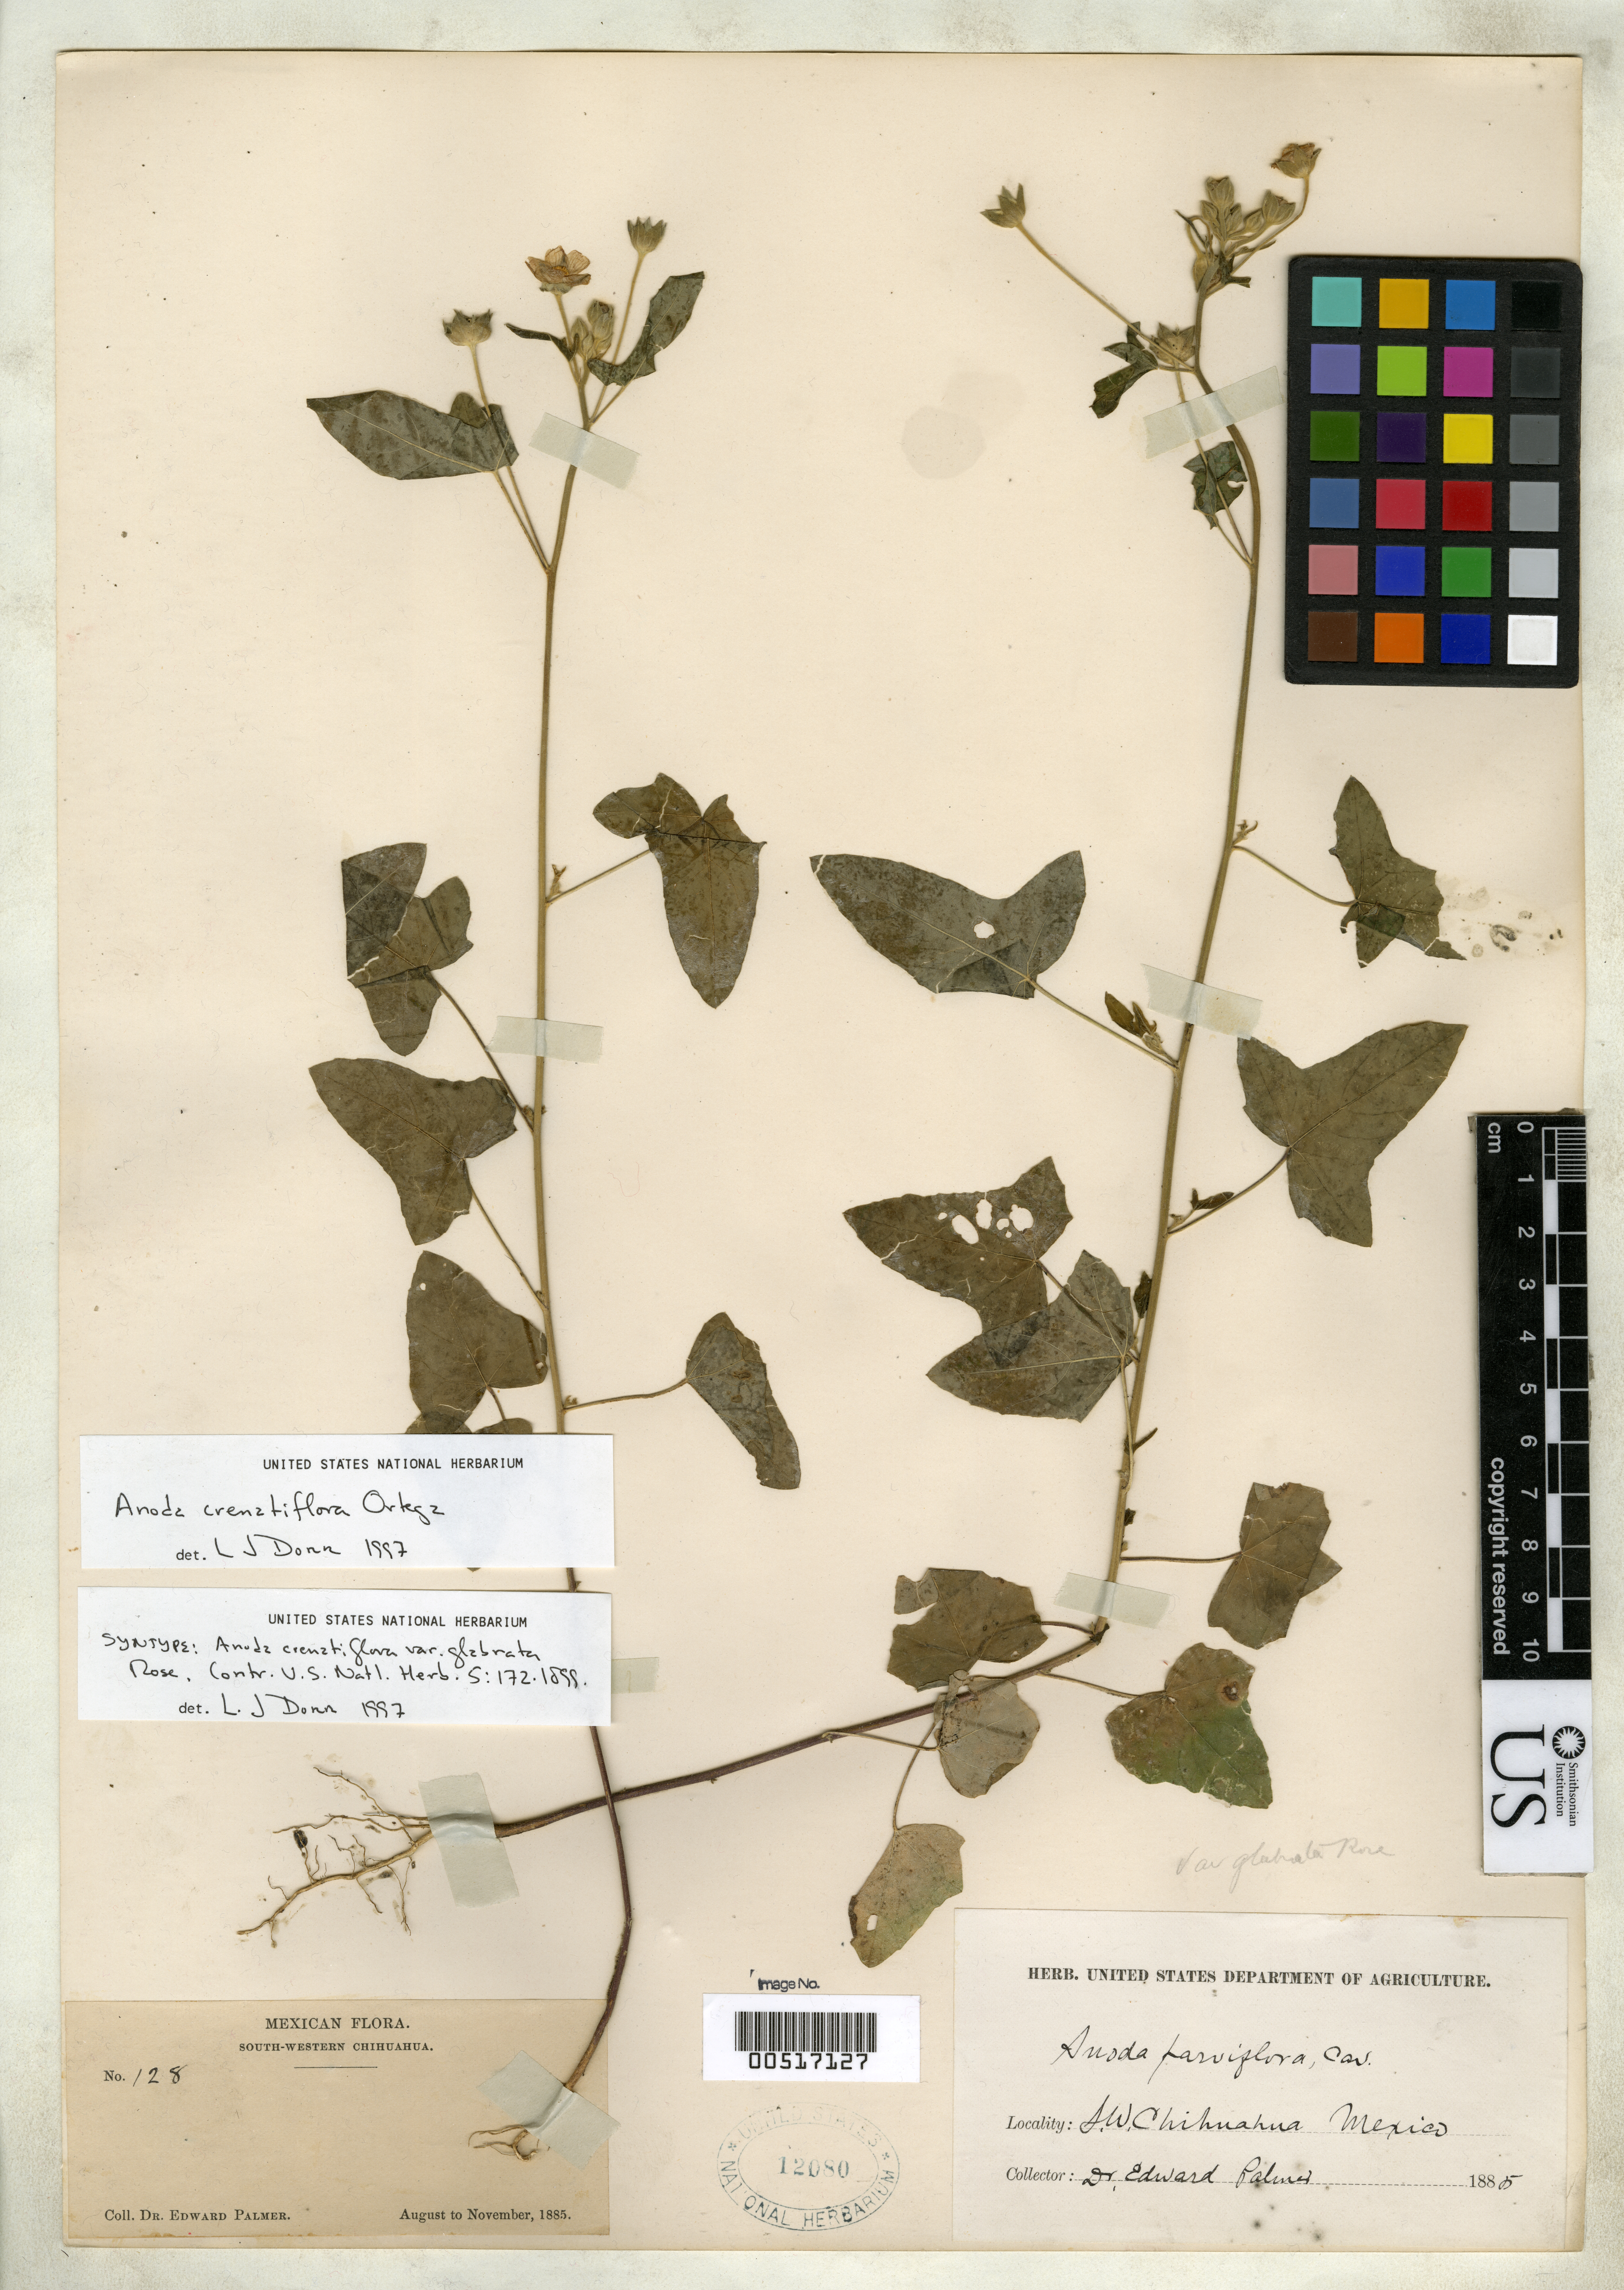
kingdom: Plantae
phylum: Tracheophyta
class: Magnoliopsida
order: Malvales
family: Malvaceae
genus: Anoda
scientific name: Anoda crenatiflora var. glabrata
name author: Rose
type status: Syntype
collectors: E. Palmer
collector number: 128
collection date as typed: Aug 1885 to -- Nov 1885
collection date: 1885-08/1885-11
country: Mexico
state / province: Chihuahua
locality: South-western Chihuahua.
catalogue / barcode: US 12080